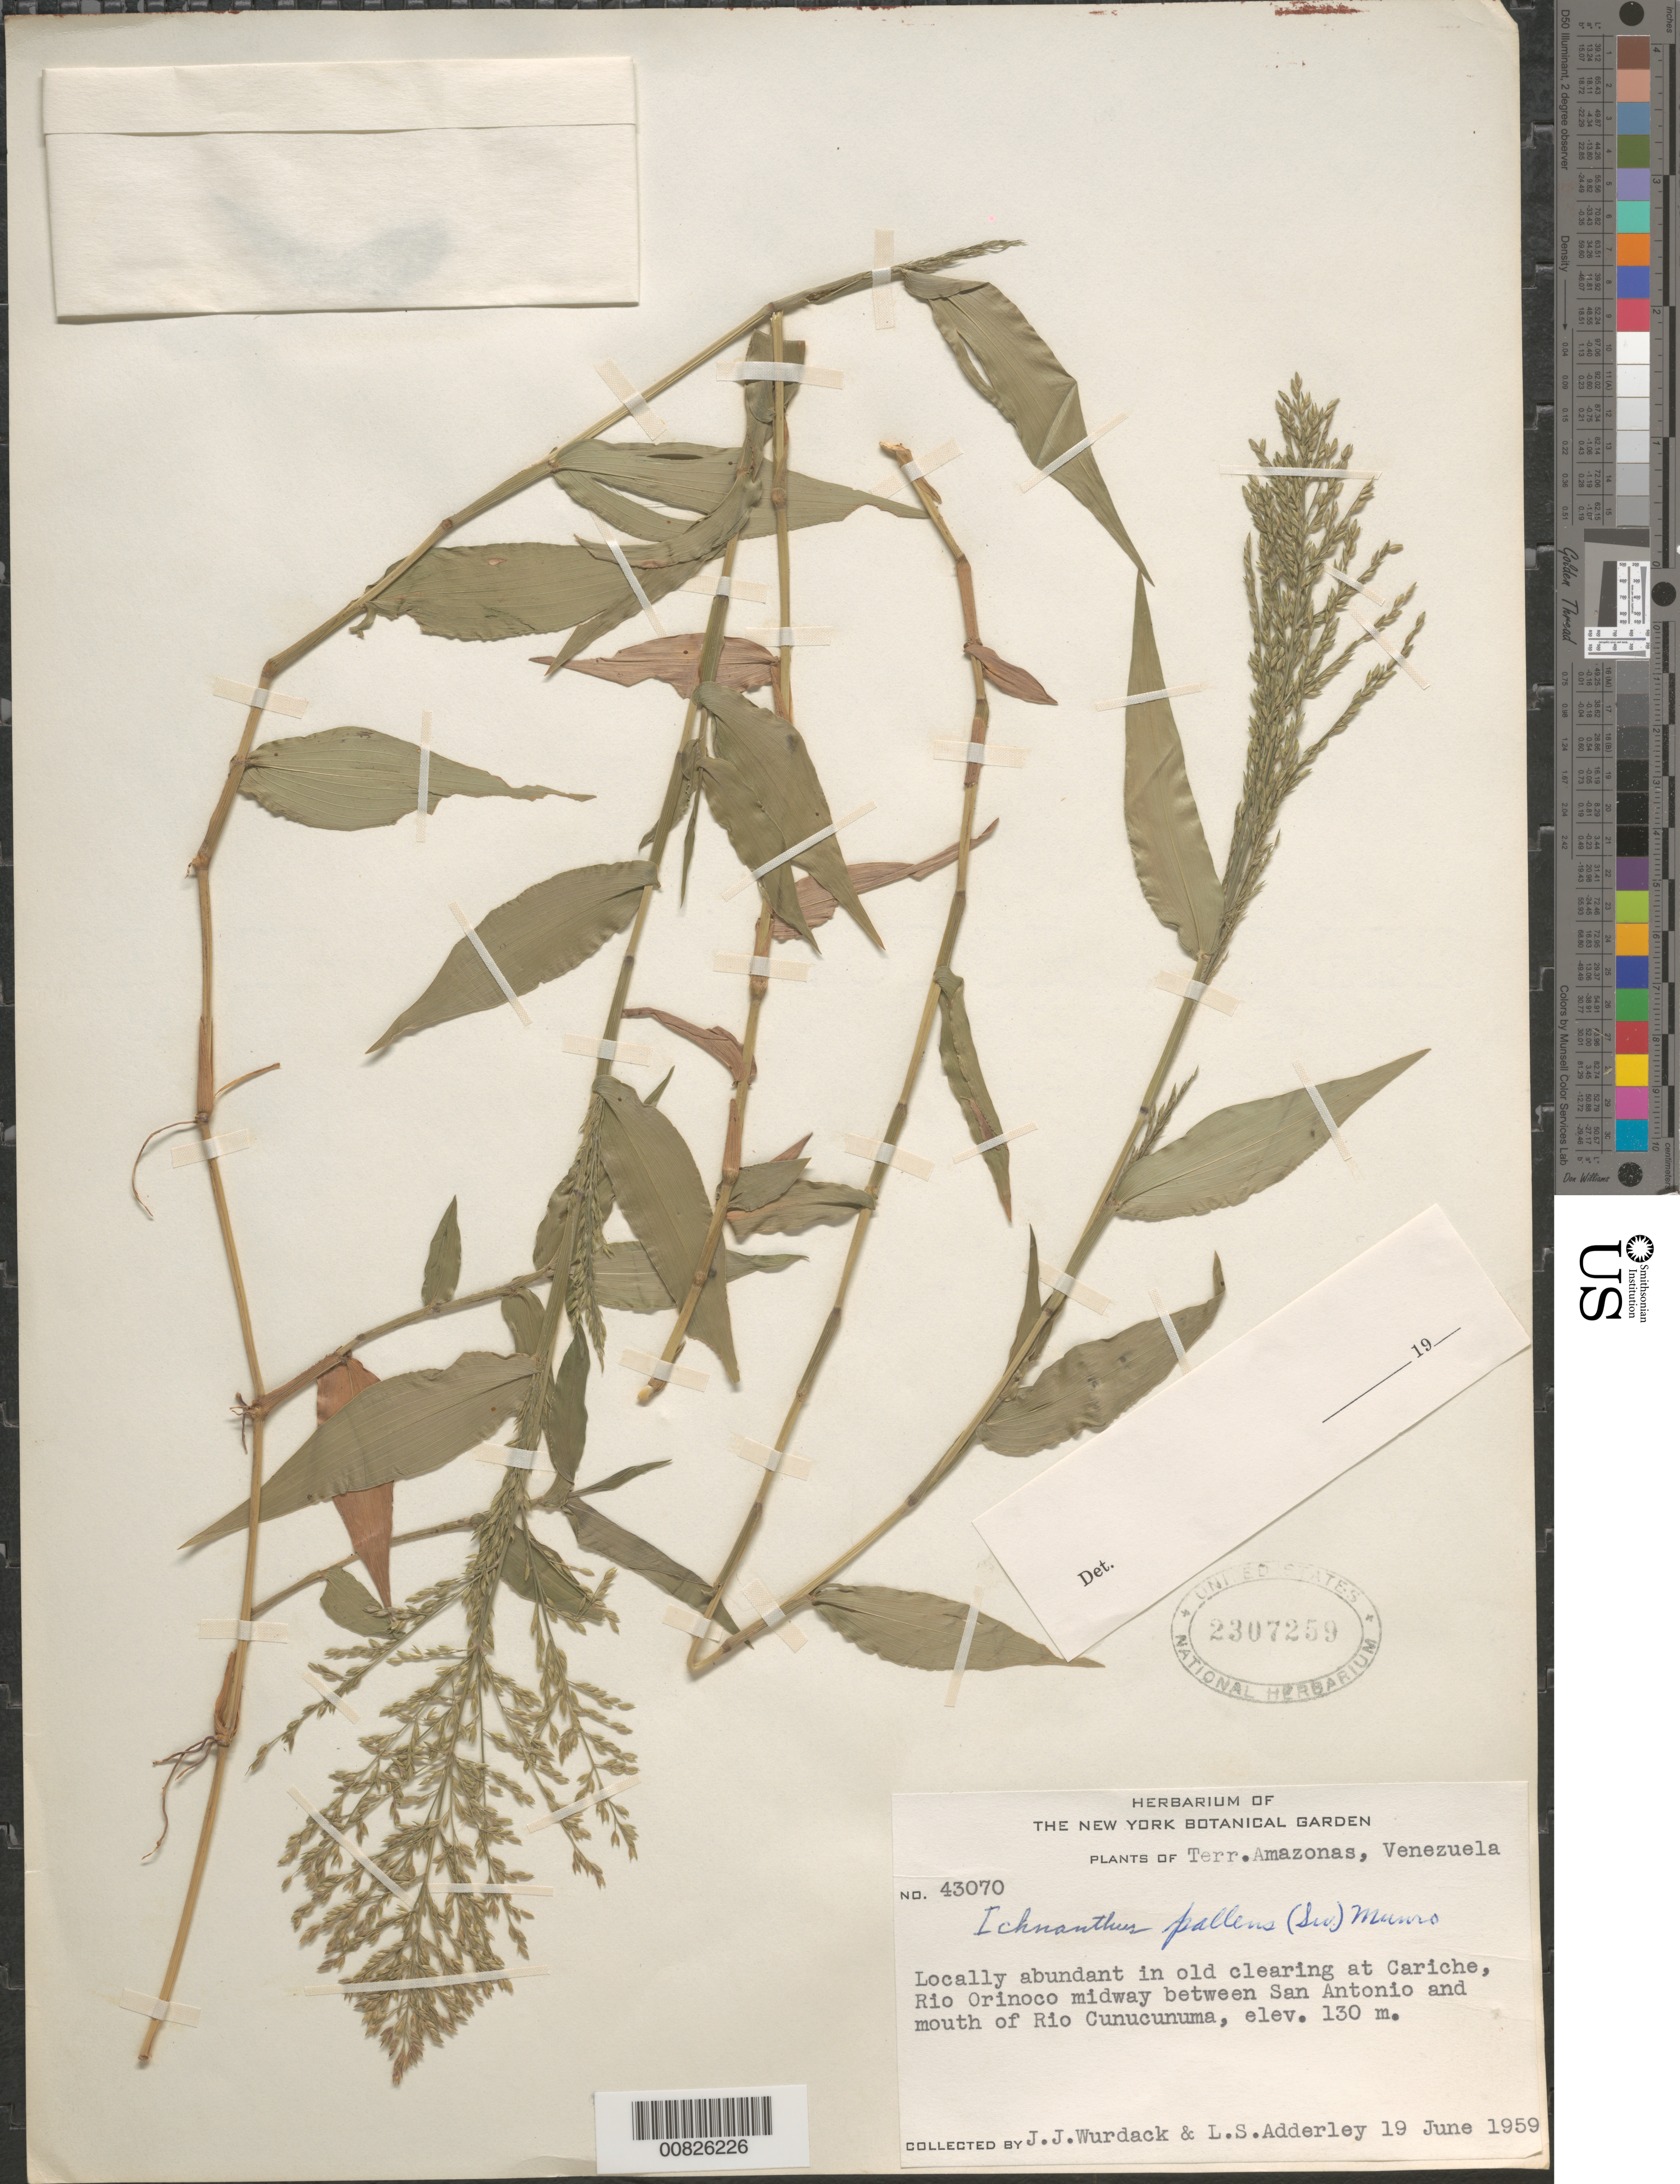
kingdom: Plantae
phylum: Tracheophyta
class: Liliopsida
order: Poales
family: Poaceae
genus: Ichnanthus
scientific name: Ichnanthus pallens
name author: (Sw.) Munro ex Benth.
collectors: J. J. Wurdack & L. S. Adderley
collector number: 43070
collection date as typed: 19-Jun-59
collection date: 1959-06-19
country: Venezuela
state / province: Amazonas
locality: Cariche, Río Orinoco, midway between San Antonio and mouth of Río Cunucunuma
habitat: In old clearing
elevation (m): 130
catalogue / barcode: US 2307259